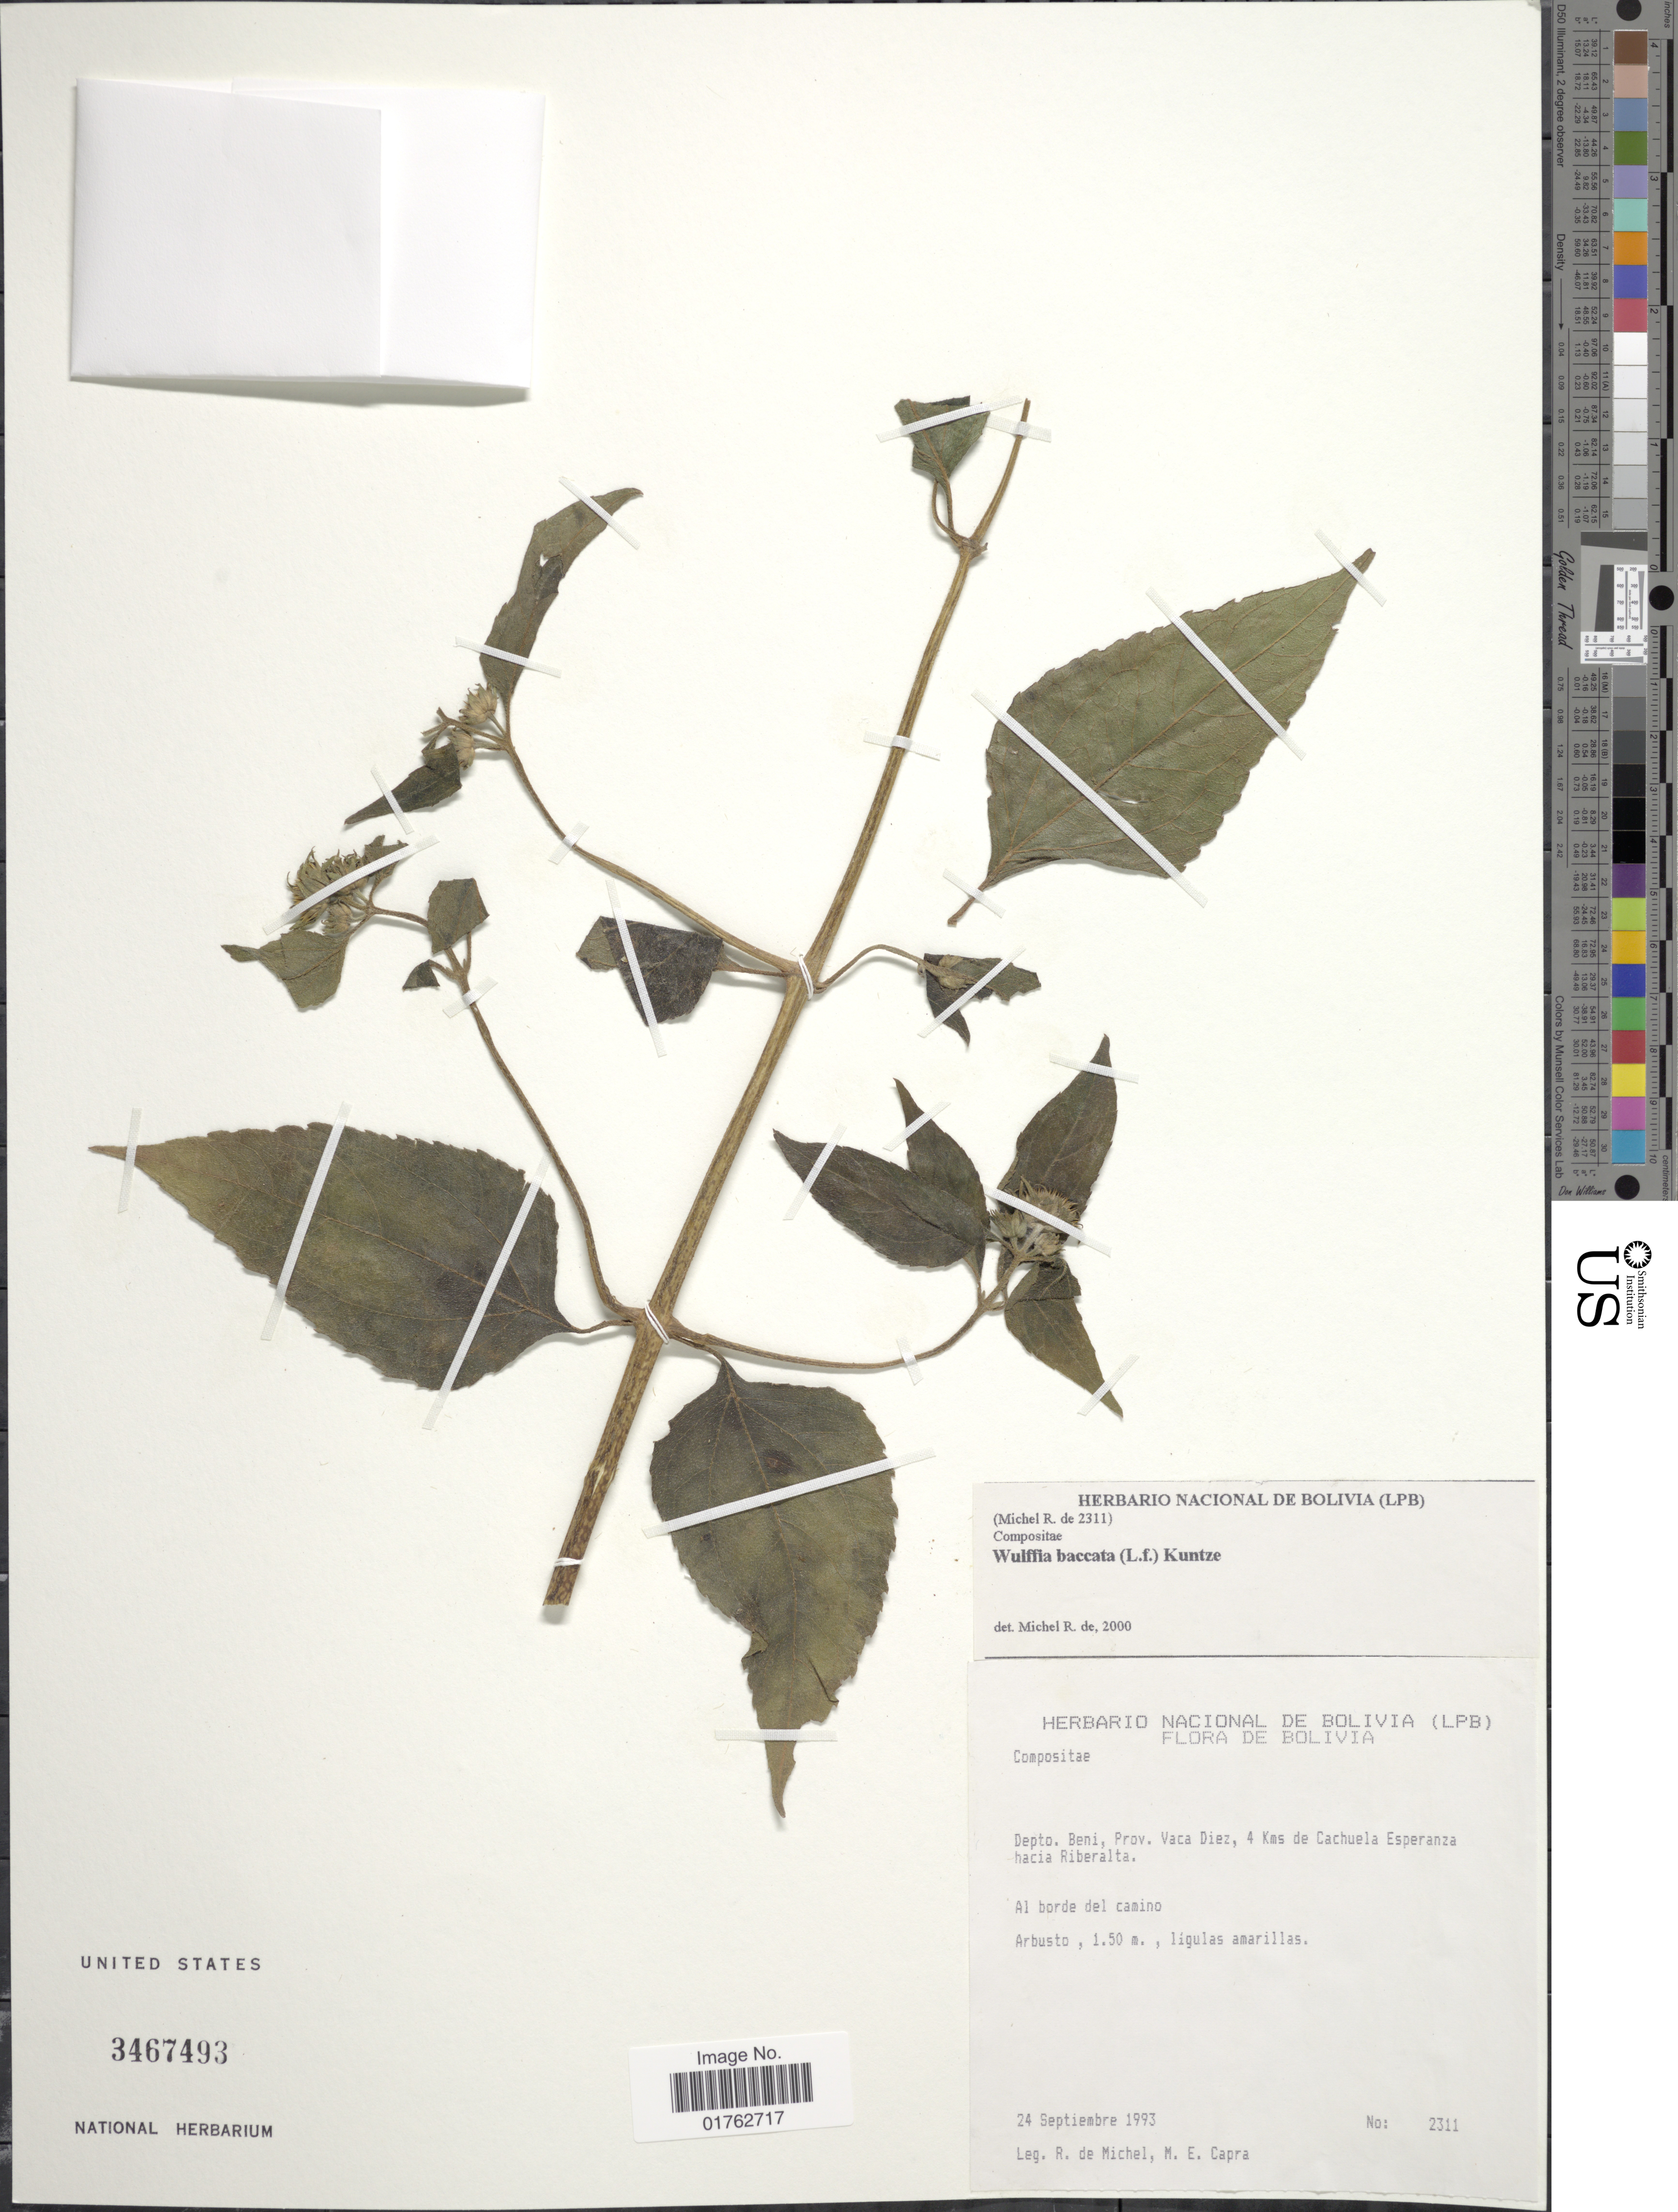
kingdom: Plantae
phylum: Tracheophyta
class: Magnoliopsida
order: Asterales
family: Asteraceae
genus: Wulffia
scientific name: Wulffia baccata var. baccata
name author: (L.) Kuntze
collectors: R. d. Michel & M. Capra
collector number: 2311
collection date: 1993-09-24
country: Bolivia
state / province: Beni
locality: Depto. Beni, Prov. Vaca Diez, 4 kms de Cachuela Esperanza hacia Riveralta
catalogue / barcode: US 3467493